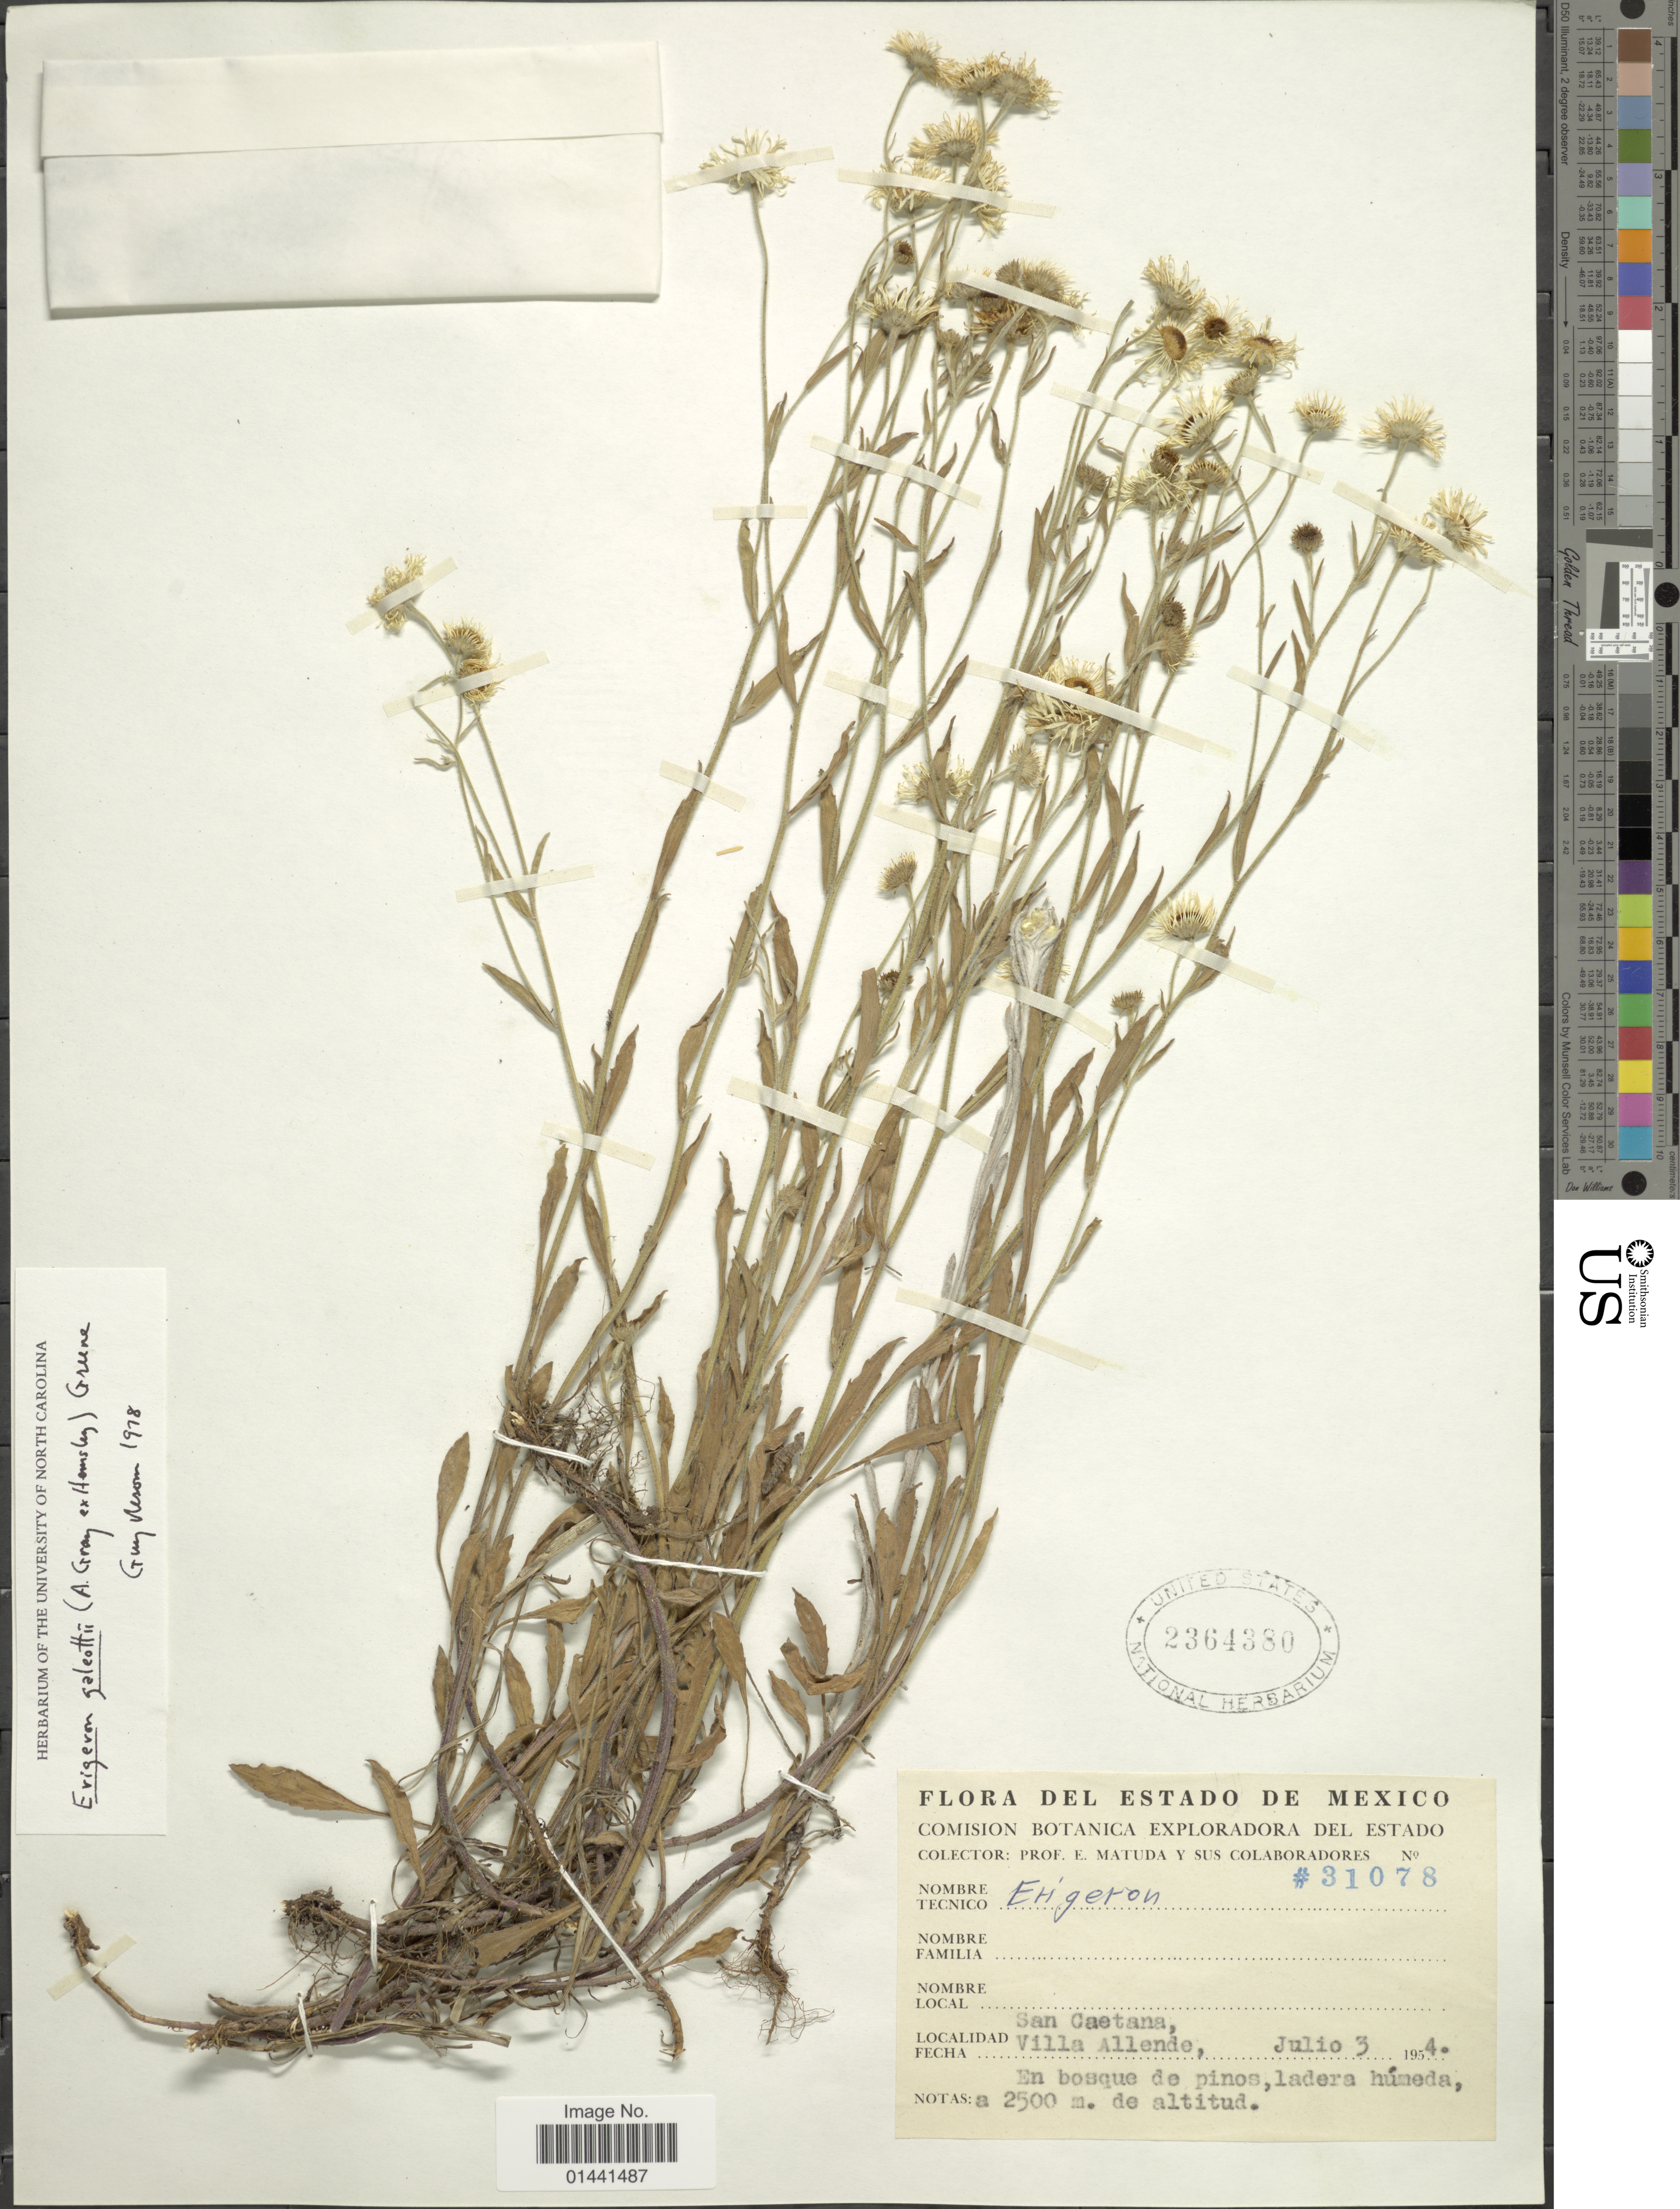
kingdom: Plantae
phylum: Tracheophyta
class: Magnoliopsida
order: Asterales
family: Asteraceae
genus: Erigeron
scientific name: Erigeron galeottii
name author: (A. Gray ex Hemsl.) Greene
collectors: E. Matuda & et al.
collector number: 31078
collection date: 1954-07-03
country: Mexico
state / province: México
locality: San Caetana, Villa Allene, en bosque de pinos, ladera, húmeda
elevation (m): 2500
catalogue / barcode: US 2364380